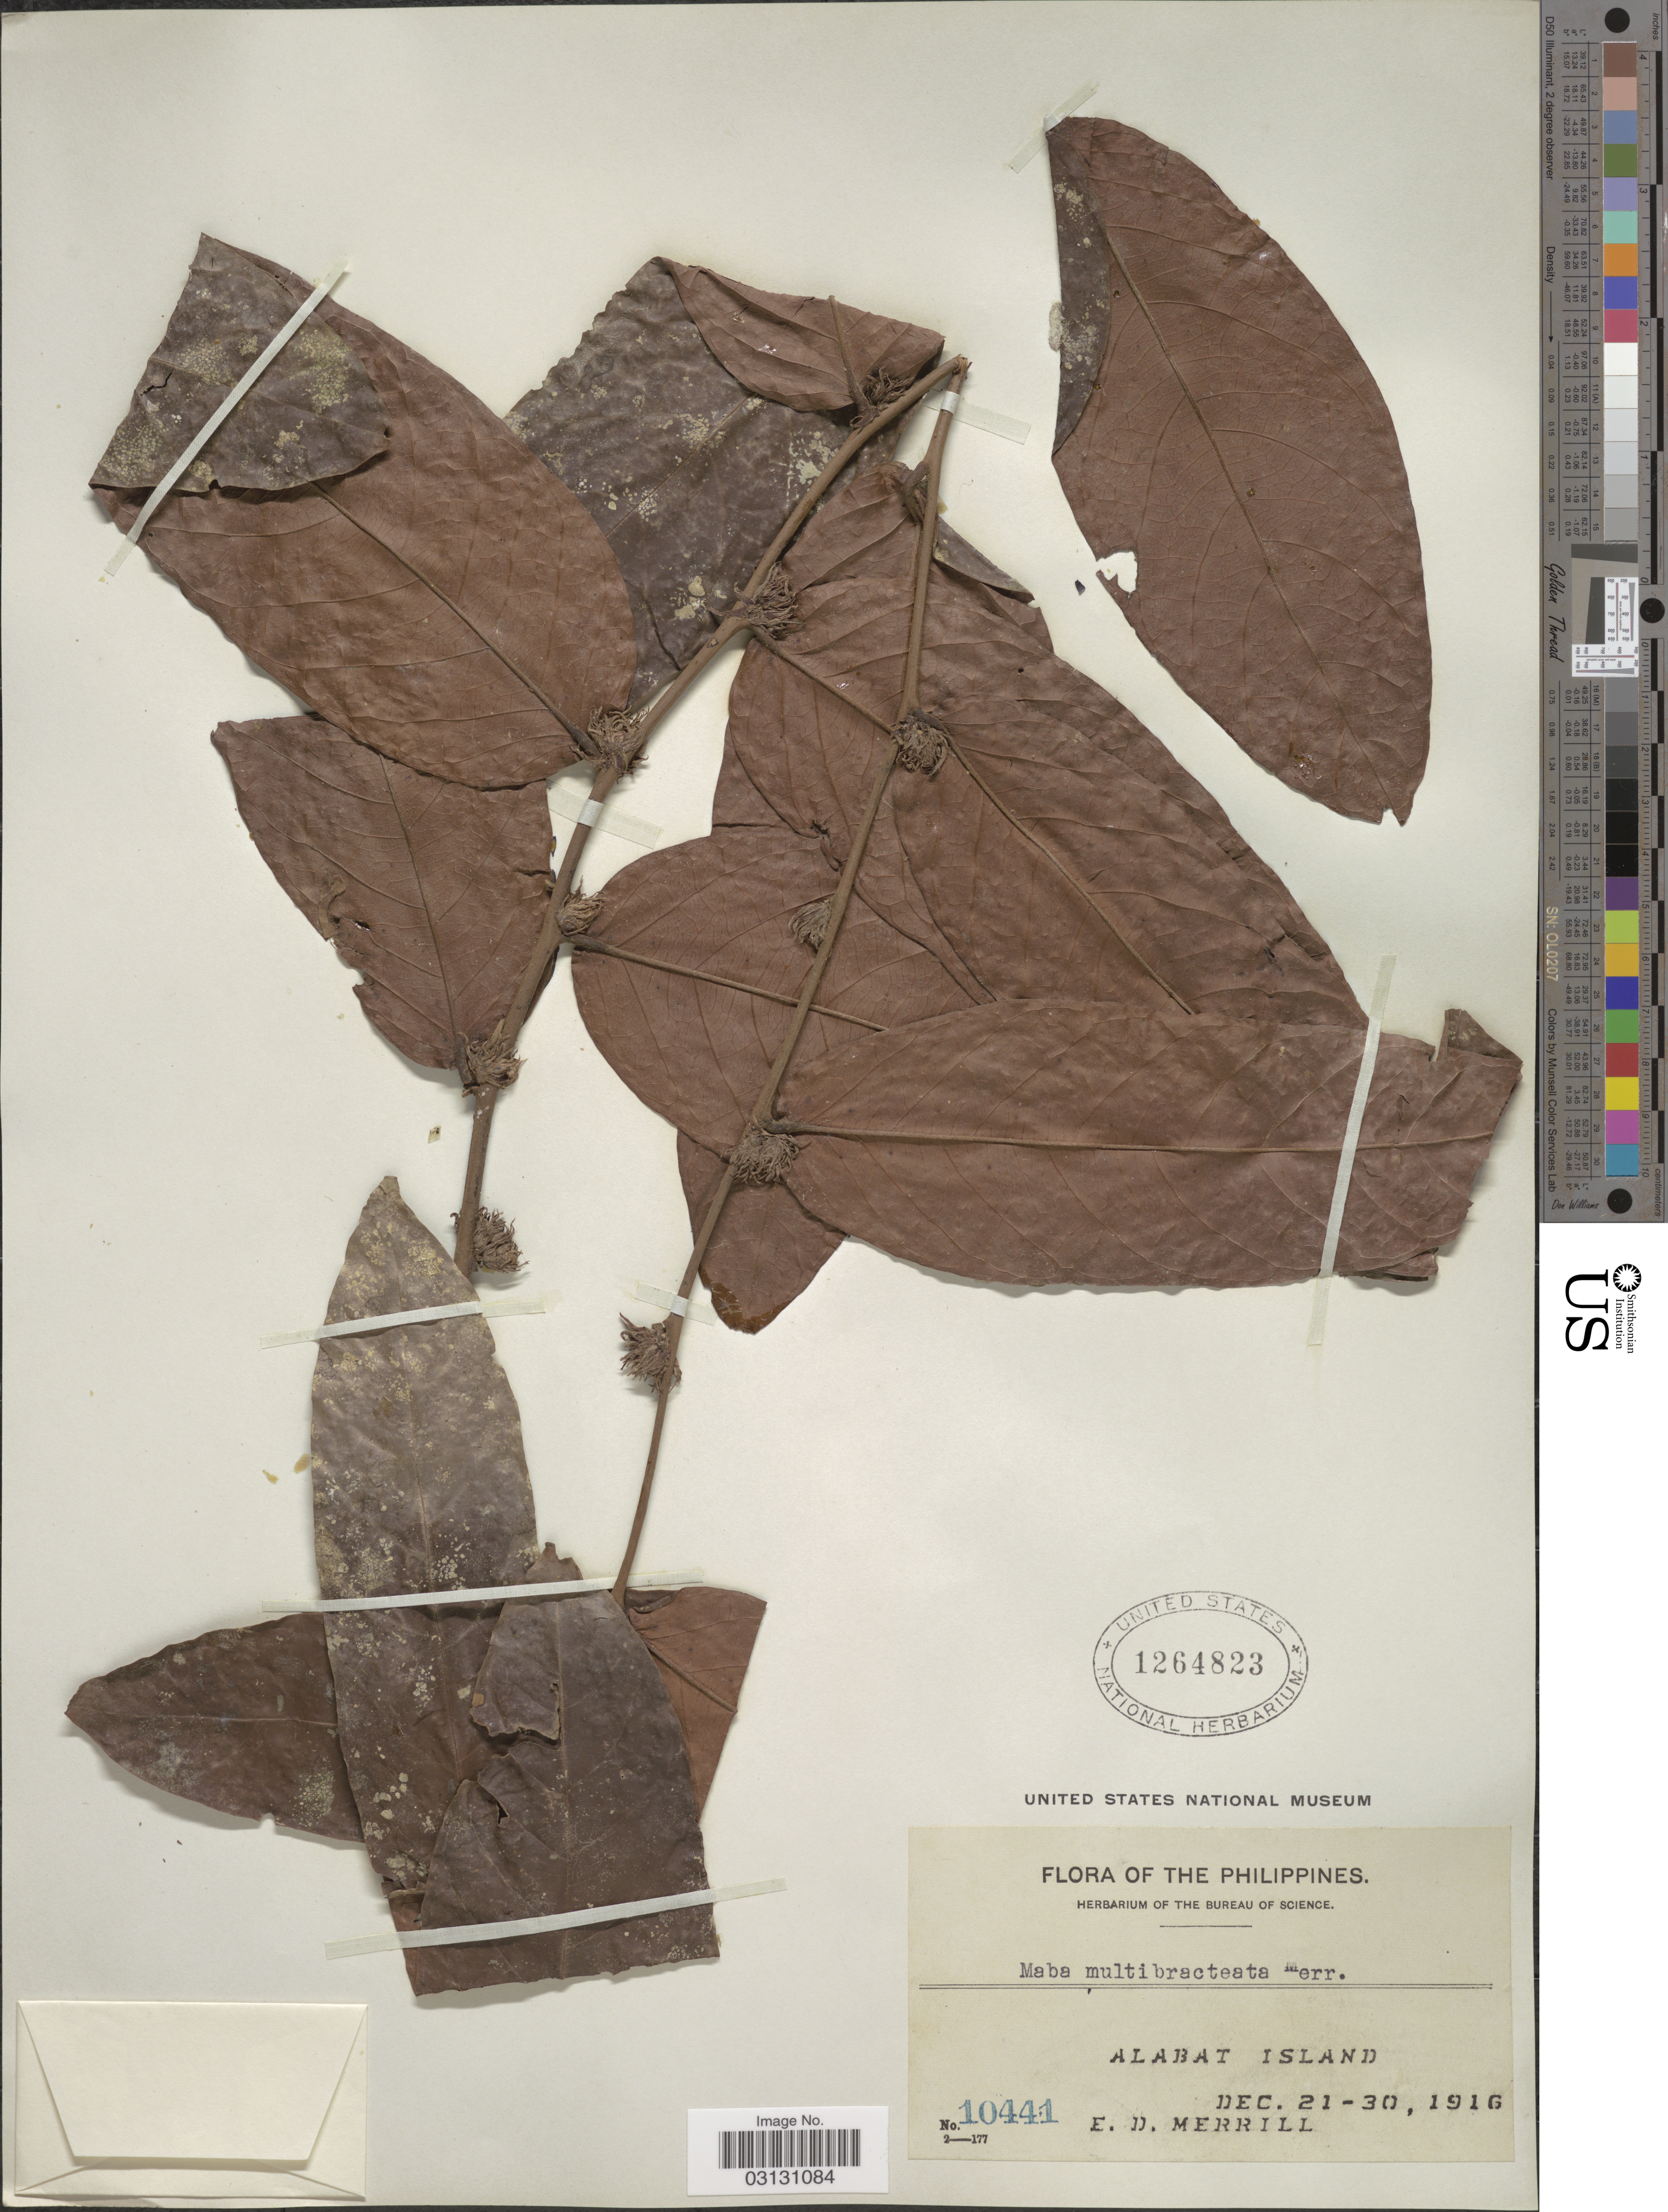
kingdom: Plantae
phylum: Tracheophyta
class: Magnoliopsida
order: Ericales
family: Ebenaceae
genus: Diospyros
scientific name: Diospyros multibracteata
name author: (Merr.) Bakh.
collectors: E. D. Merrill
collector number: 10441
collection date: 1916-12-21/1916-12-30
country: Philippines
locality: Alabat Island.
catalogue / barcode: US 1264823